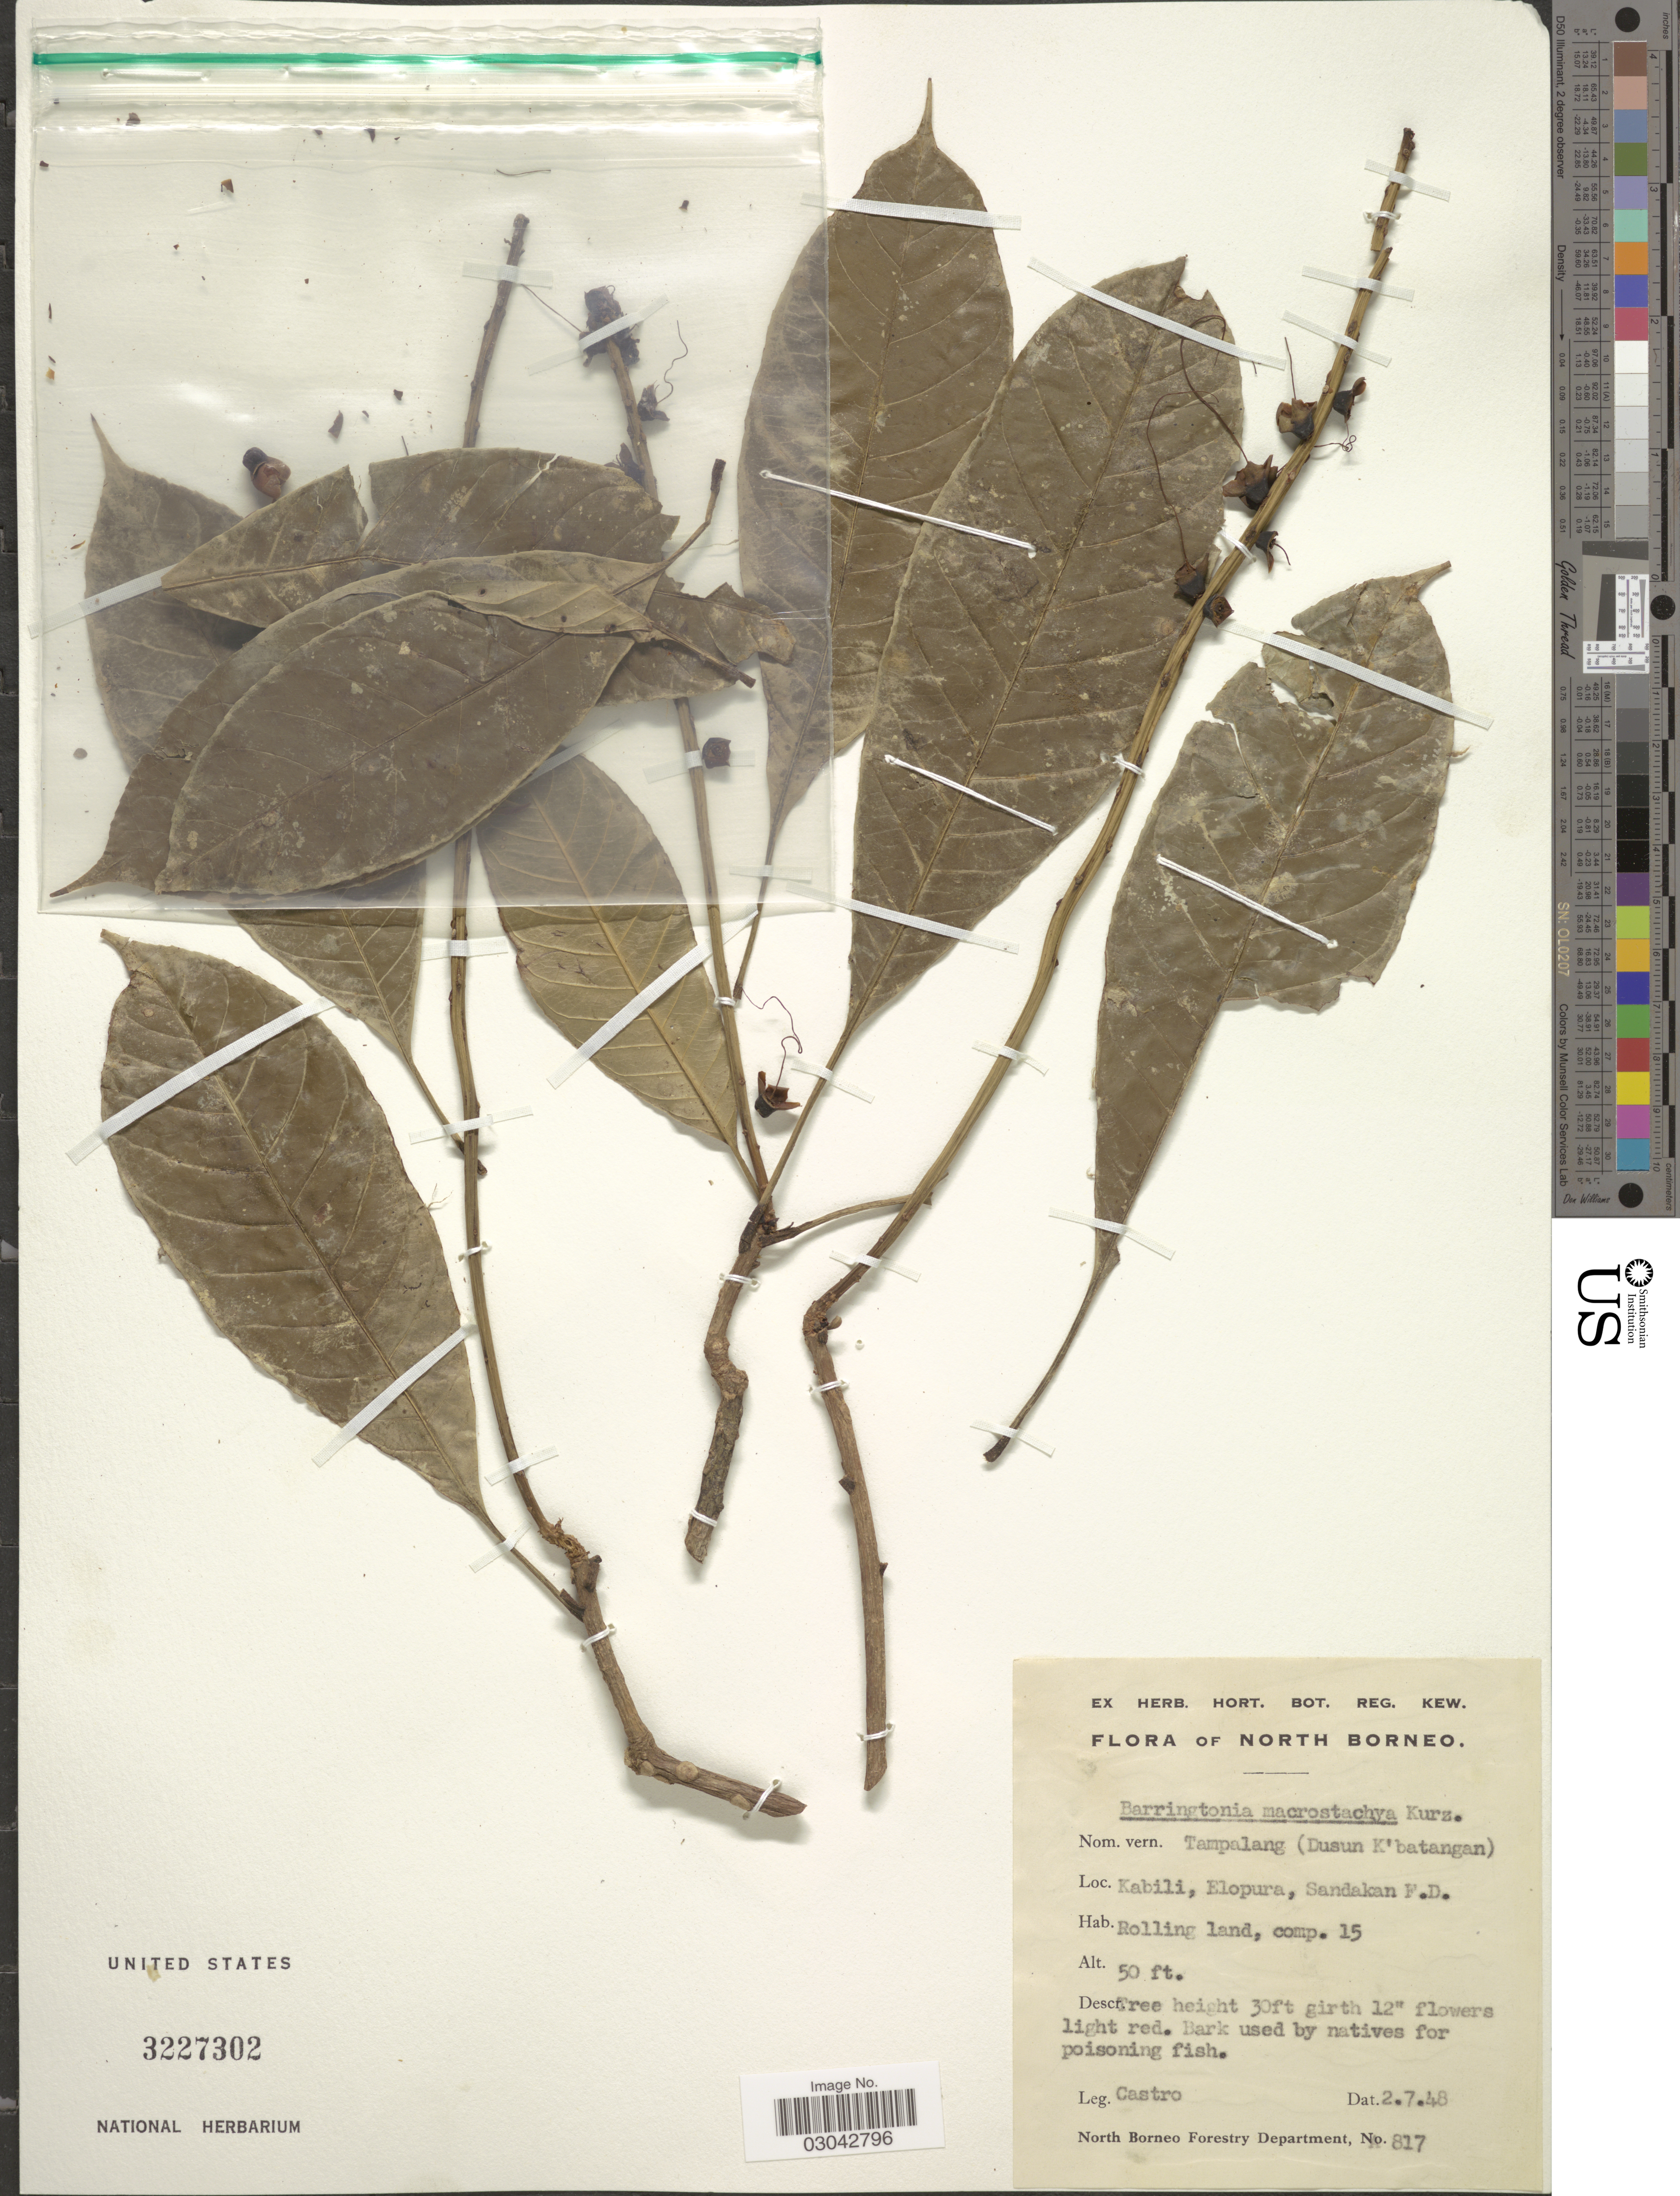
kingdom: Plantae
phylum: Tracheophyta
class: Magnoliopsida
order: Ericales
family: Lecythidaceae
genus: Barringtonia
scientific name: Barringtonia macrostachya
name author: (Jack) Kurz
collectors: -. Castro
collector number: A817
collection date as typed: Transcribed d/m/y: 2/7/48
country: Malaysia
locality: North Borneo. Kabili, Elopura, Sandakan F.D.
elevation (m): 15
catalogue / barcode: US 3227302